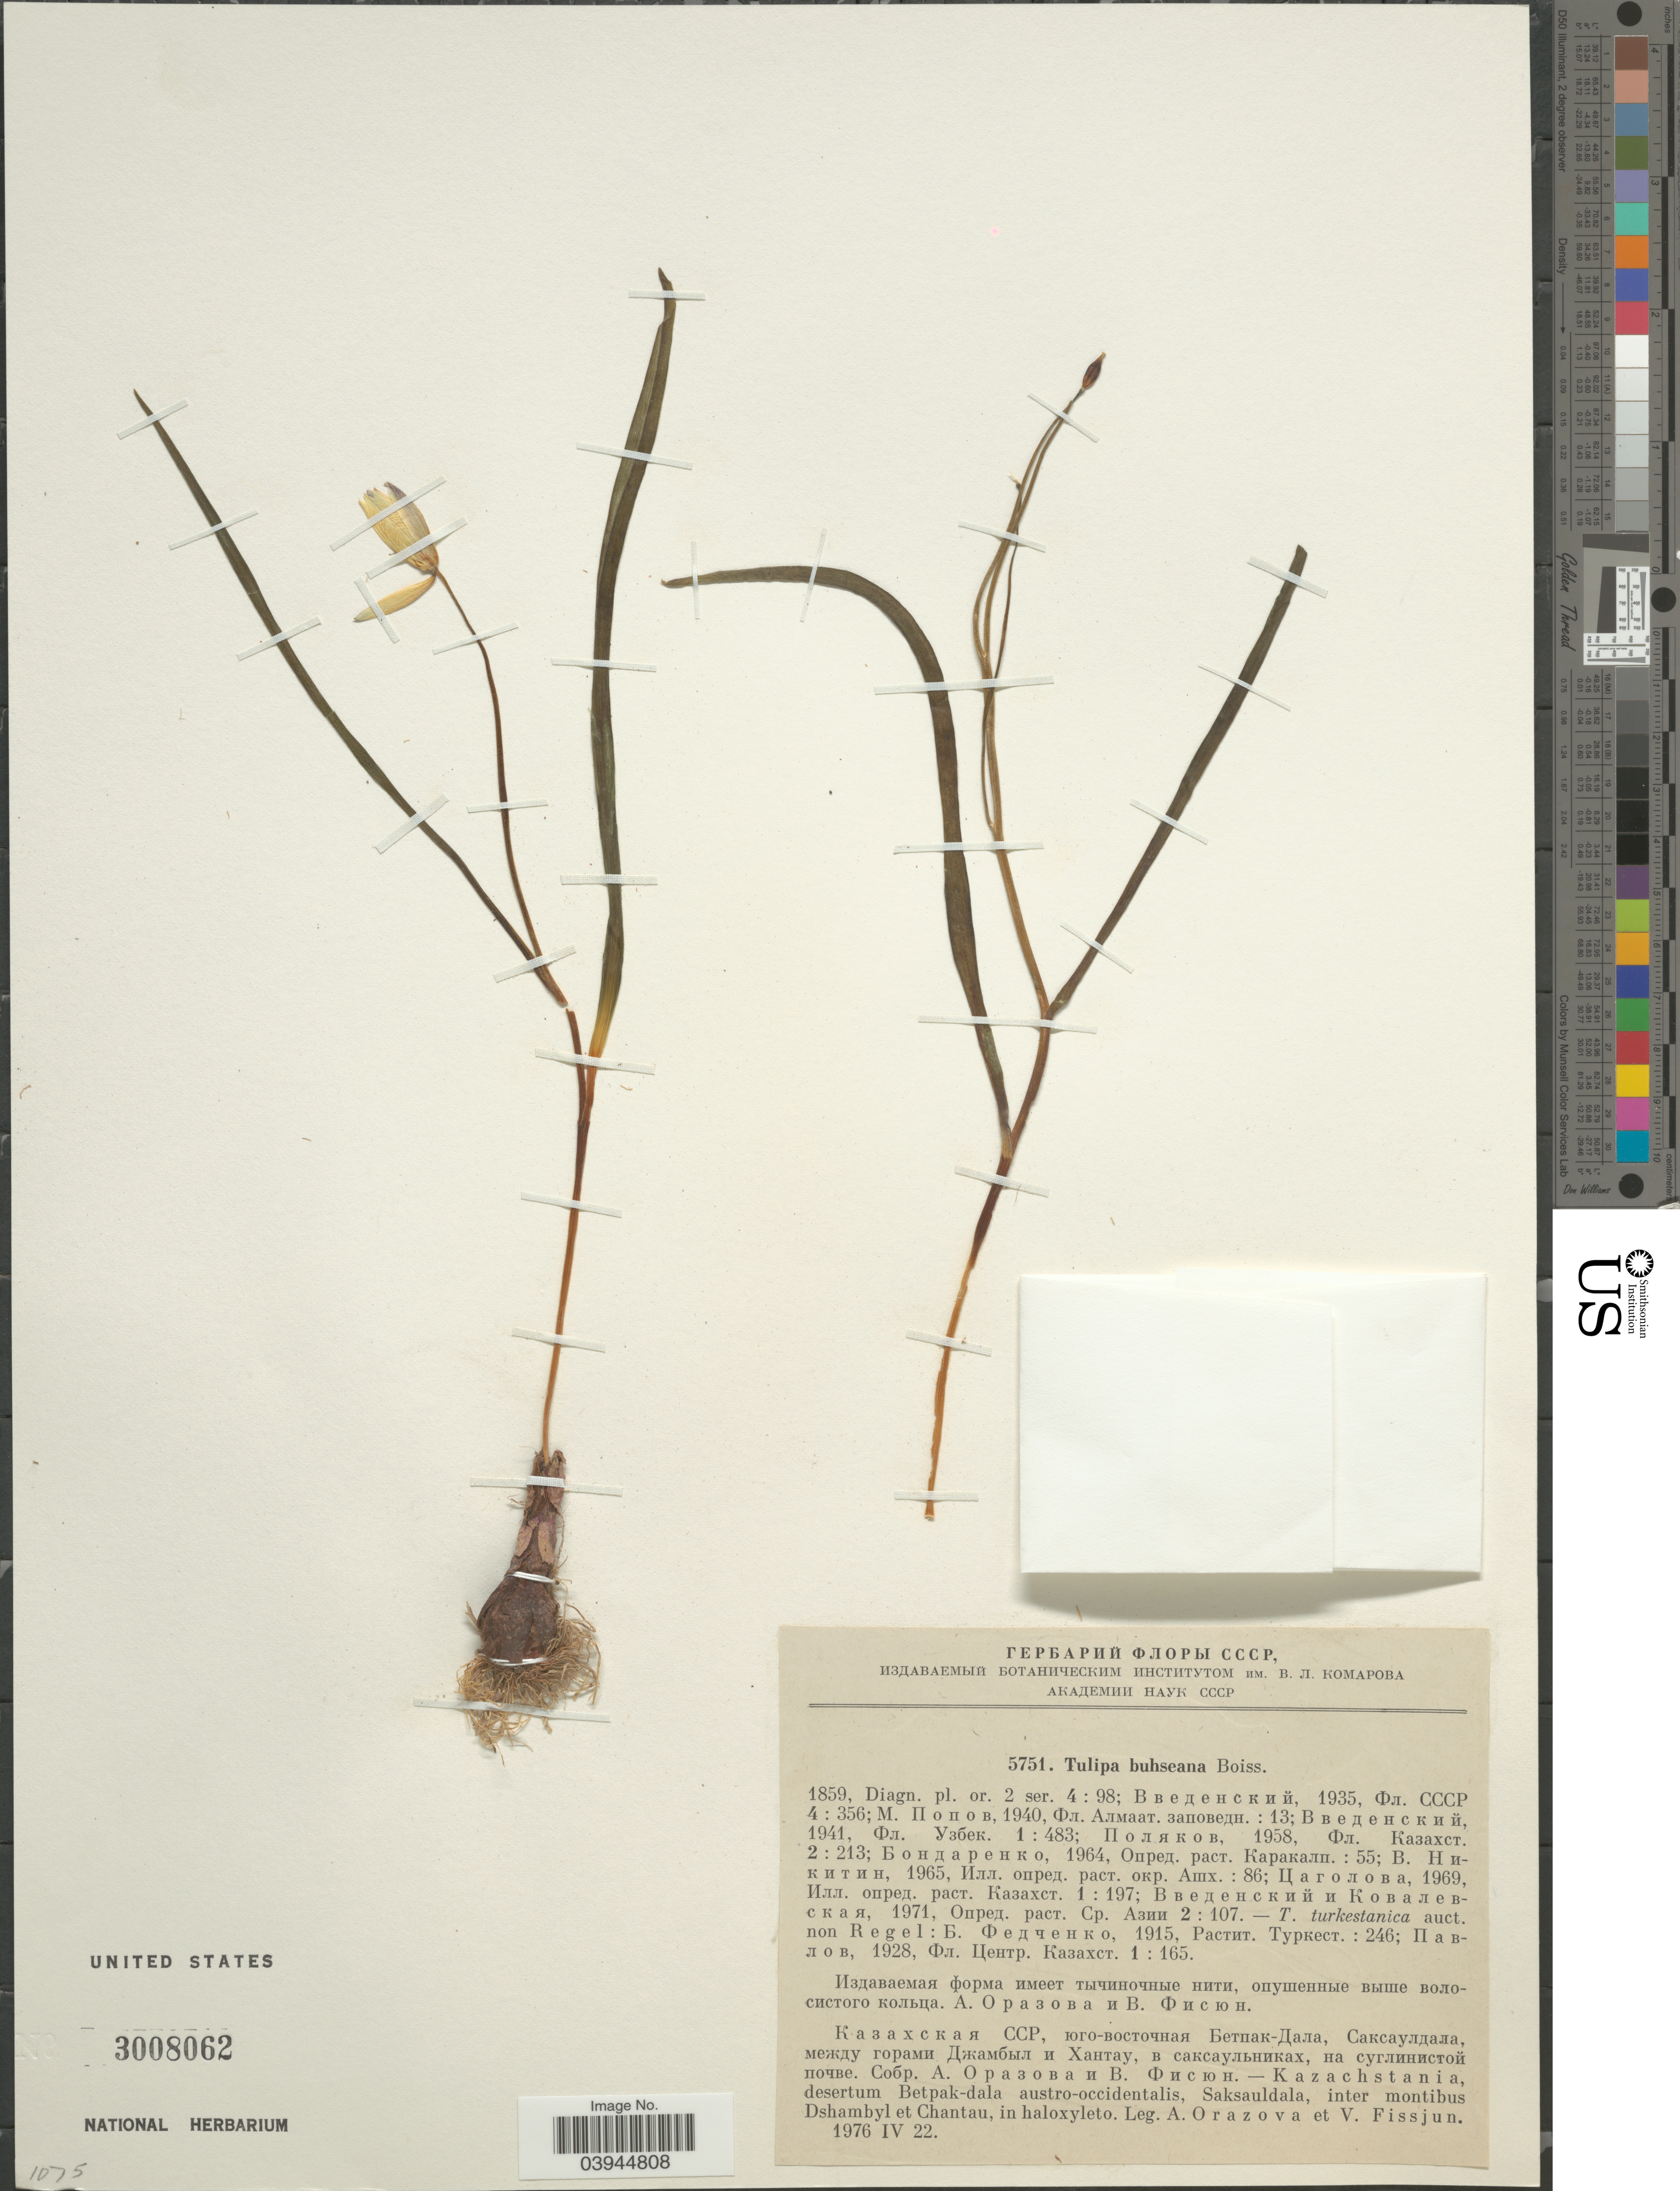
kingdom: Plantae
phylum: Tracheophyta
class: Liliopsida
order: Liliales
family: Liliaceae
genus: Tulipa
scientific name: Tulipa buhseana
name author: Boiss.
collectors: A. Orazova & V. Fissjun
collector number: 5751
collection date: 1976-04-22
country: Kazakhstan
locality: Kazachstania, desertum Betpak-dala austro-occidentalis, Saksauldala, inter montibus Dshambylet et Chantau, in haloxyleto.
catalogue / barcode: US 3008062